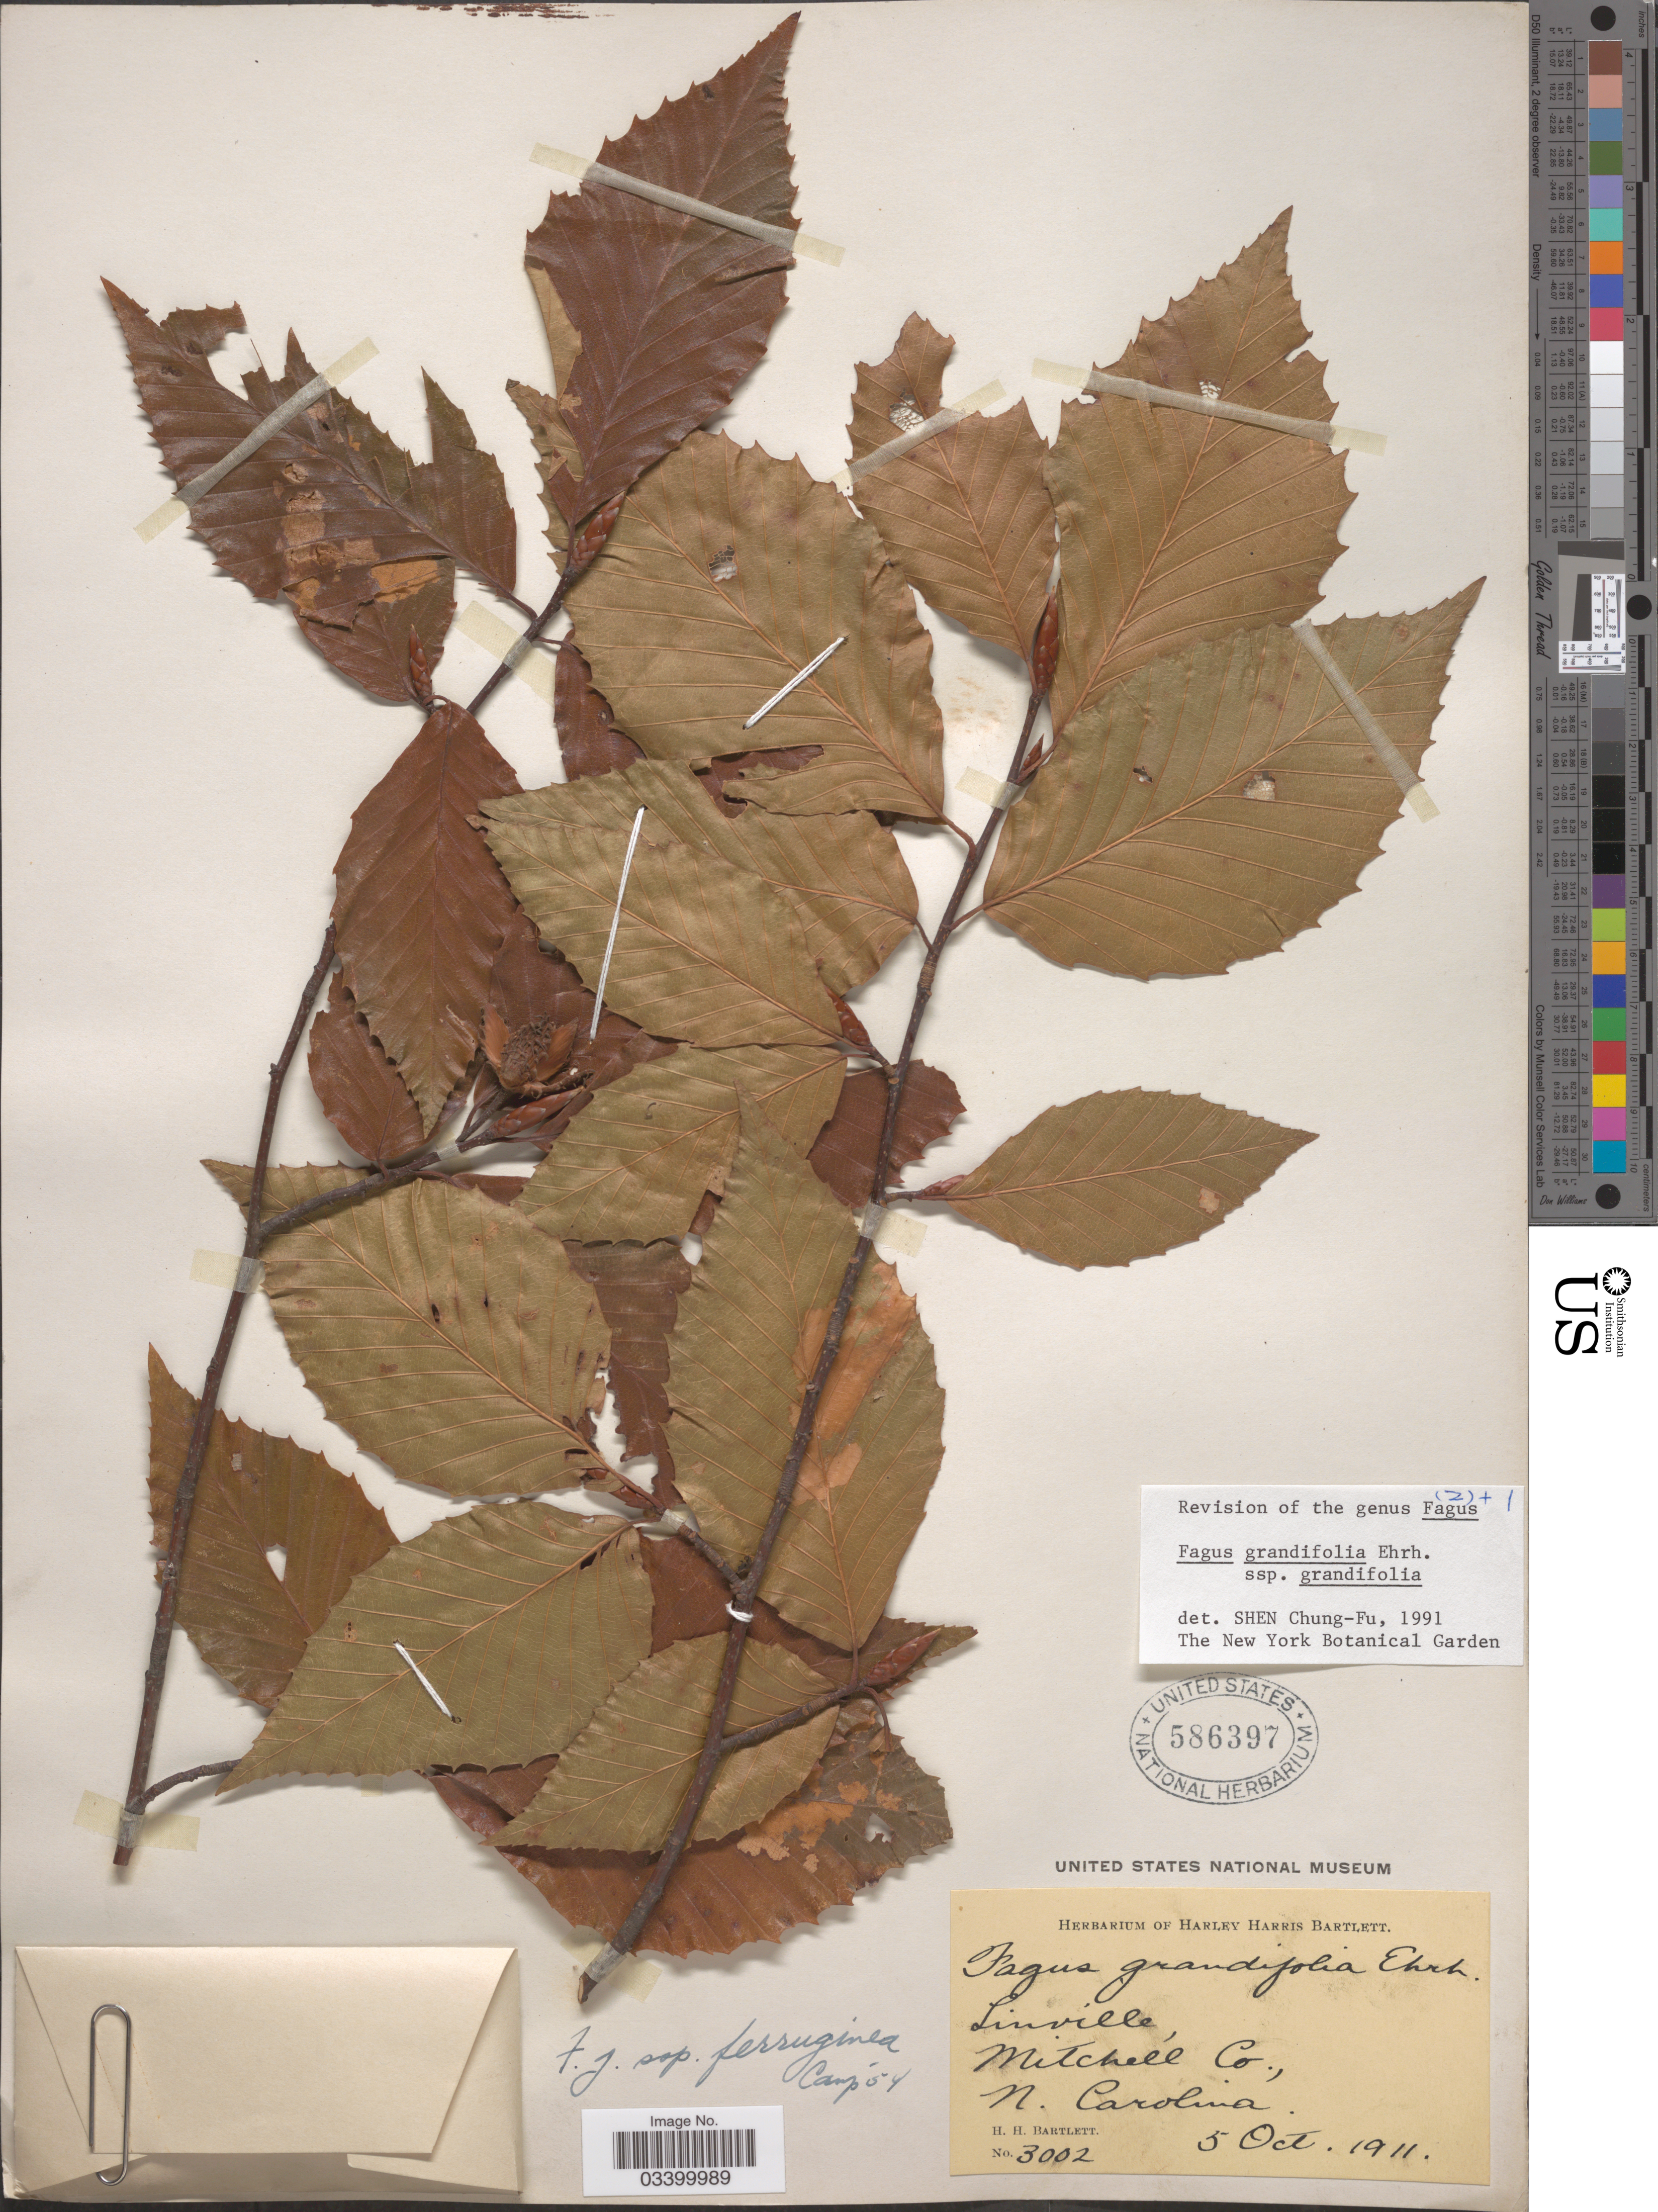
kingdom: Plantae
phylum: Tracheophyta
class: Magnoliopsida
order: Fagales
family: Fagaceae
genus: Fagus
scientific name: Fagus grandifolia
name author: Ehrh.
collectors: H. H. Bartlett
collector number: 3002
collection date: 1911-10-05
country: United States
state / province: North Carolina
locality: Linville, Mitchell Co.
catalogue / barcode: US 586397